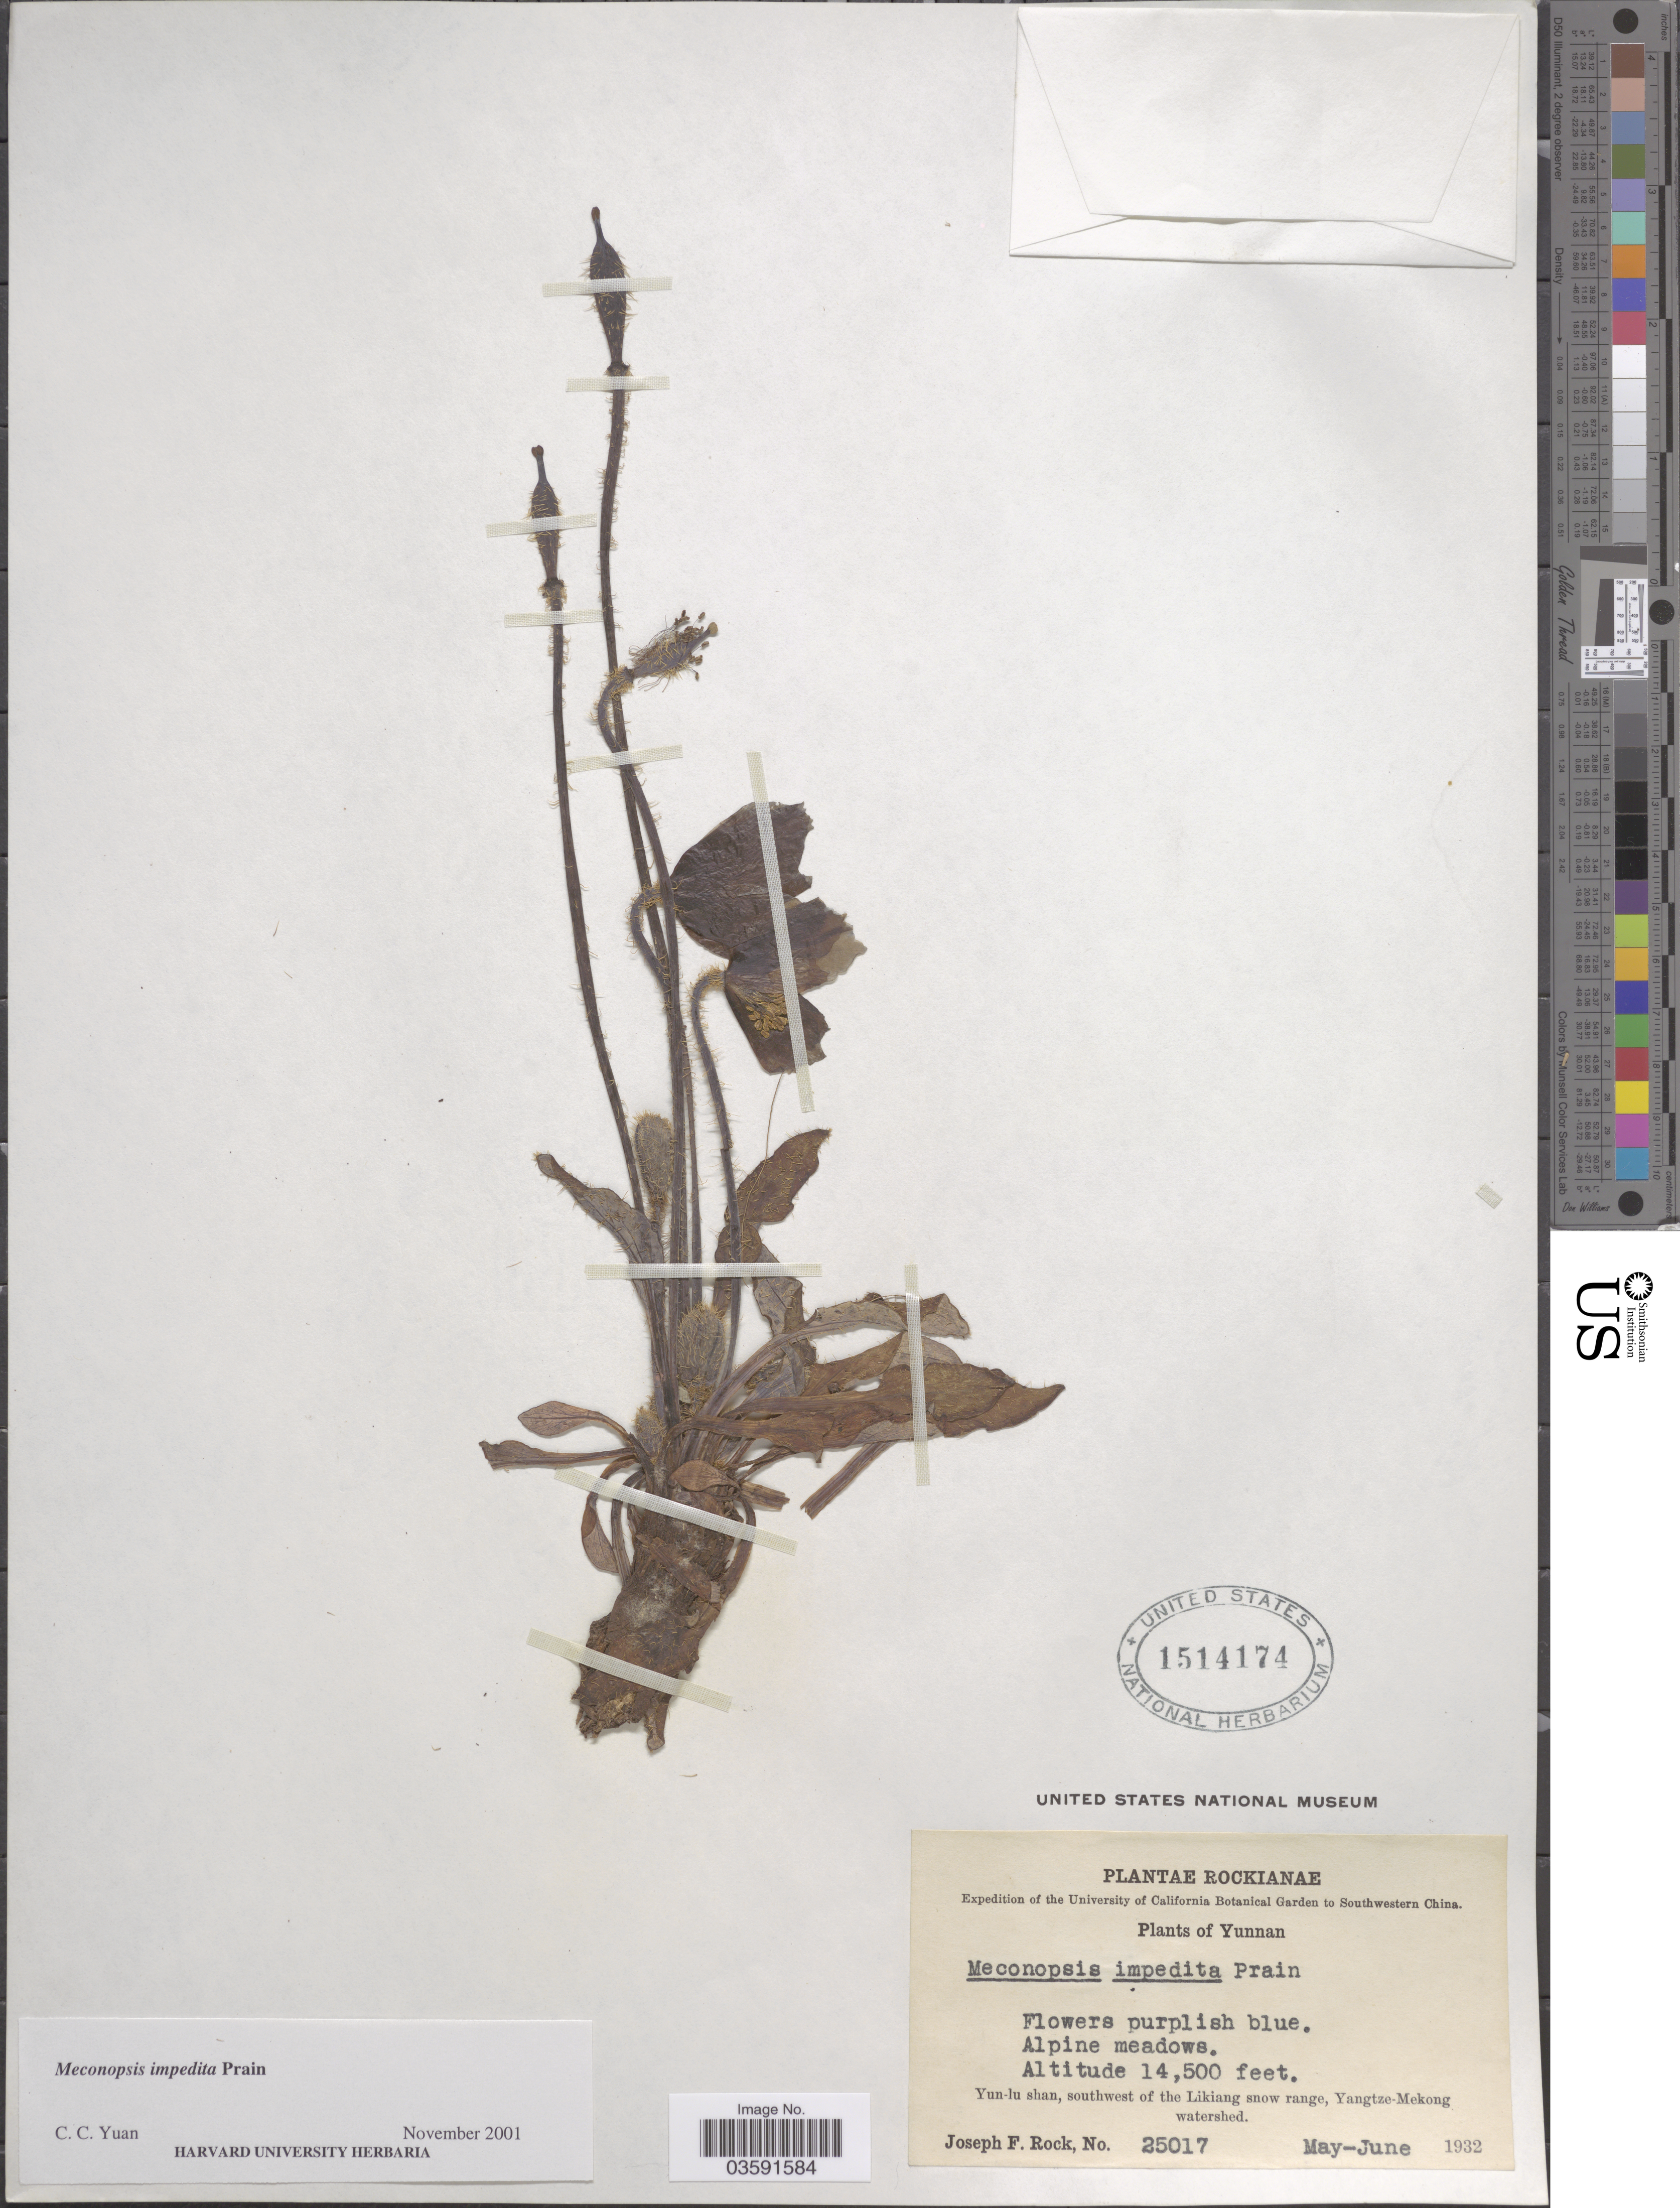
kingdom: Plantae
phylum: Tracheophyta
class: Magnoliopsida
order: Ranunculales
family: Papaveraceae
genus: Meconopsis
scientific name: Meconopsis impedita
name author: Prain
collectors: J. F. Rock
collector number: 25017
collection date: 1932-05/1932-06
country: China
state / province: Yunnan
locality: Southwestern China. Yun-lu shan, southwest of the Likiang snow range, Yangtze-Mekong watershed.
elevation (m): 4420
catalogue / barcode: US 1514174